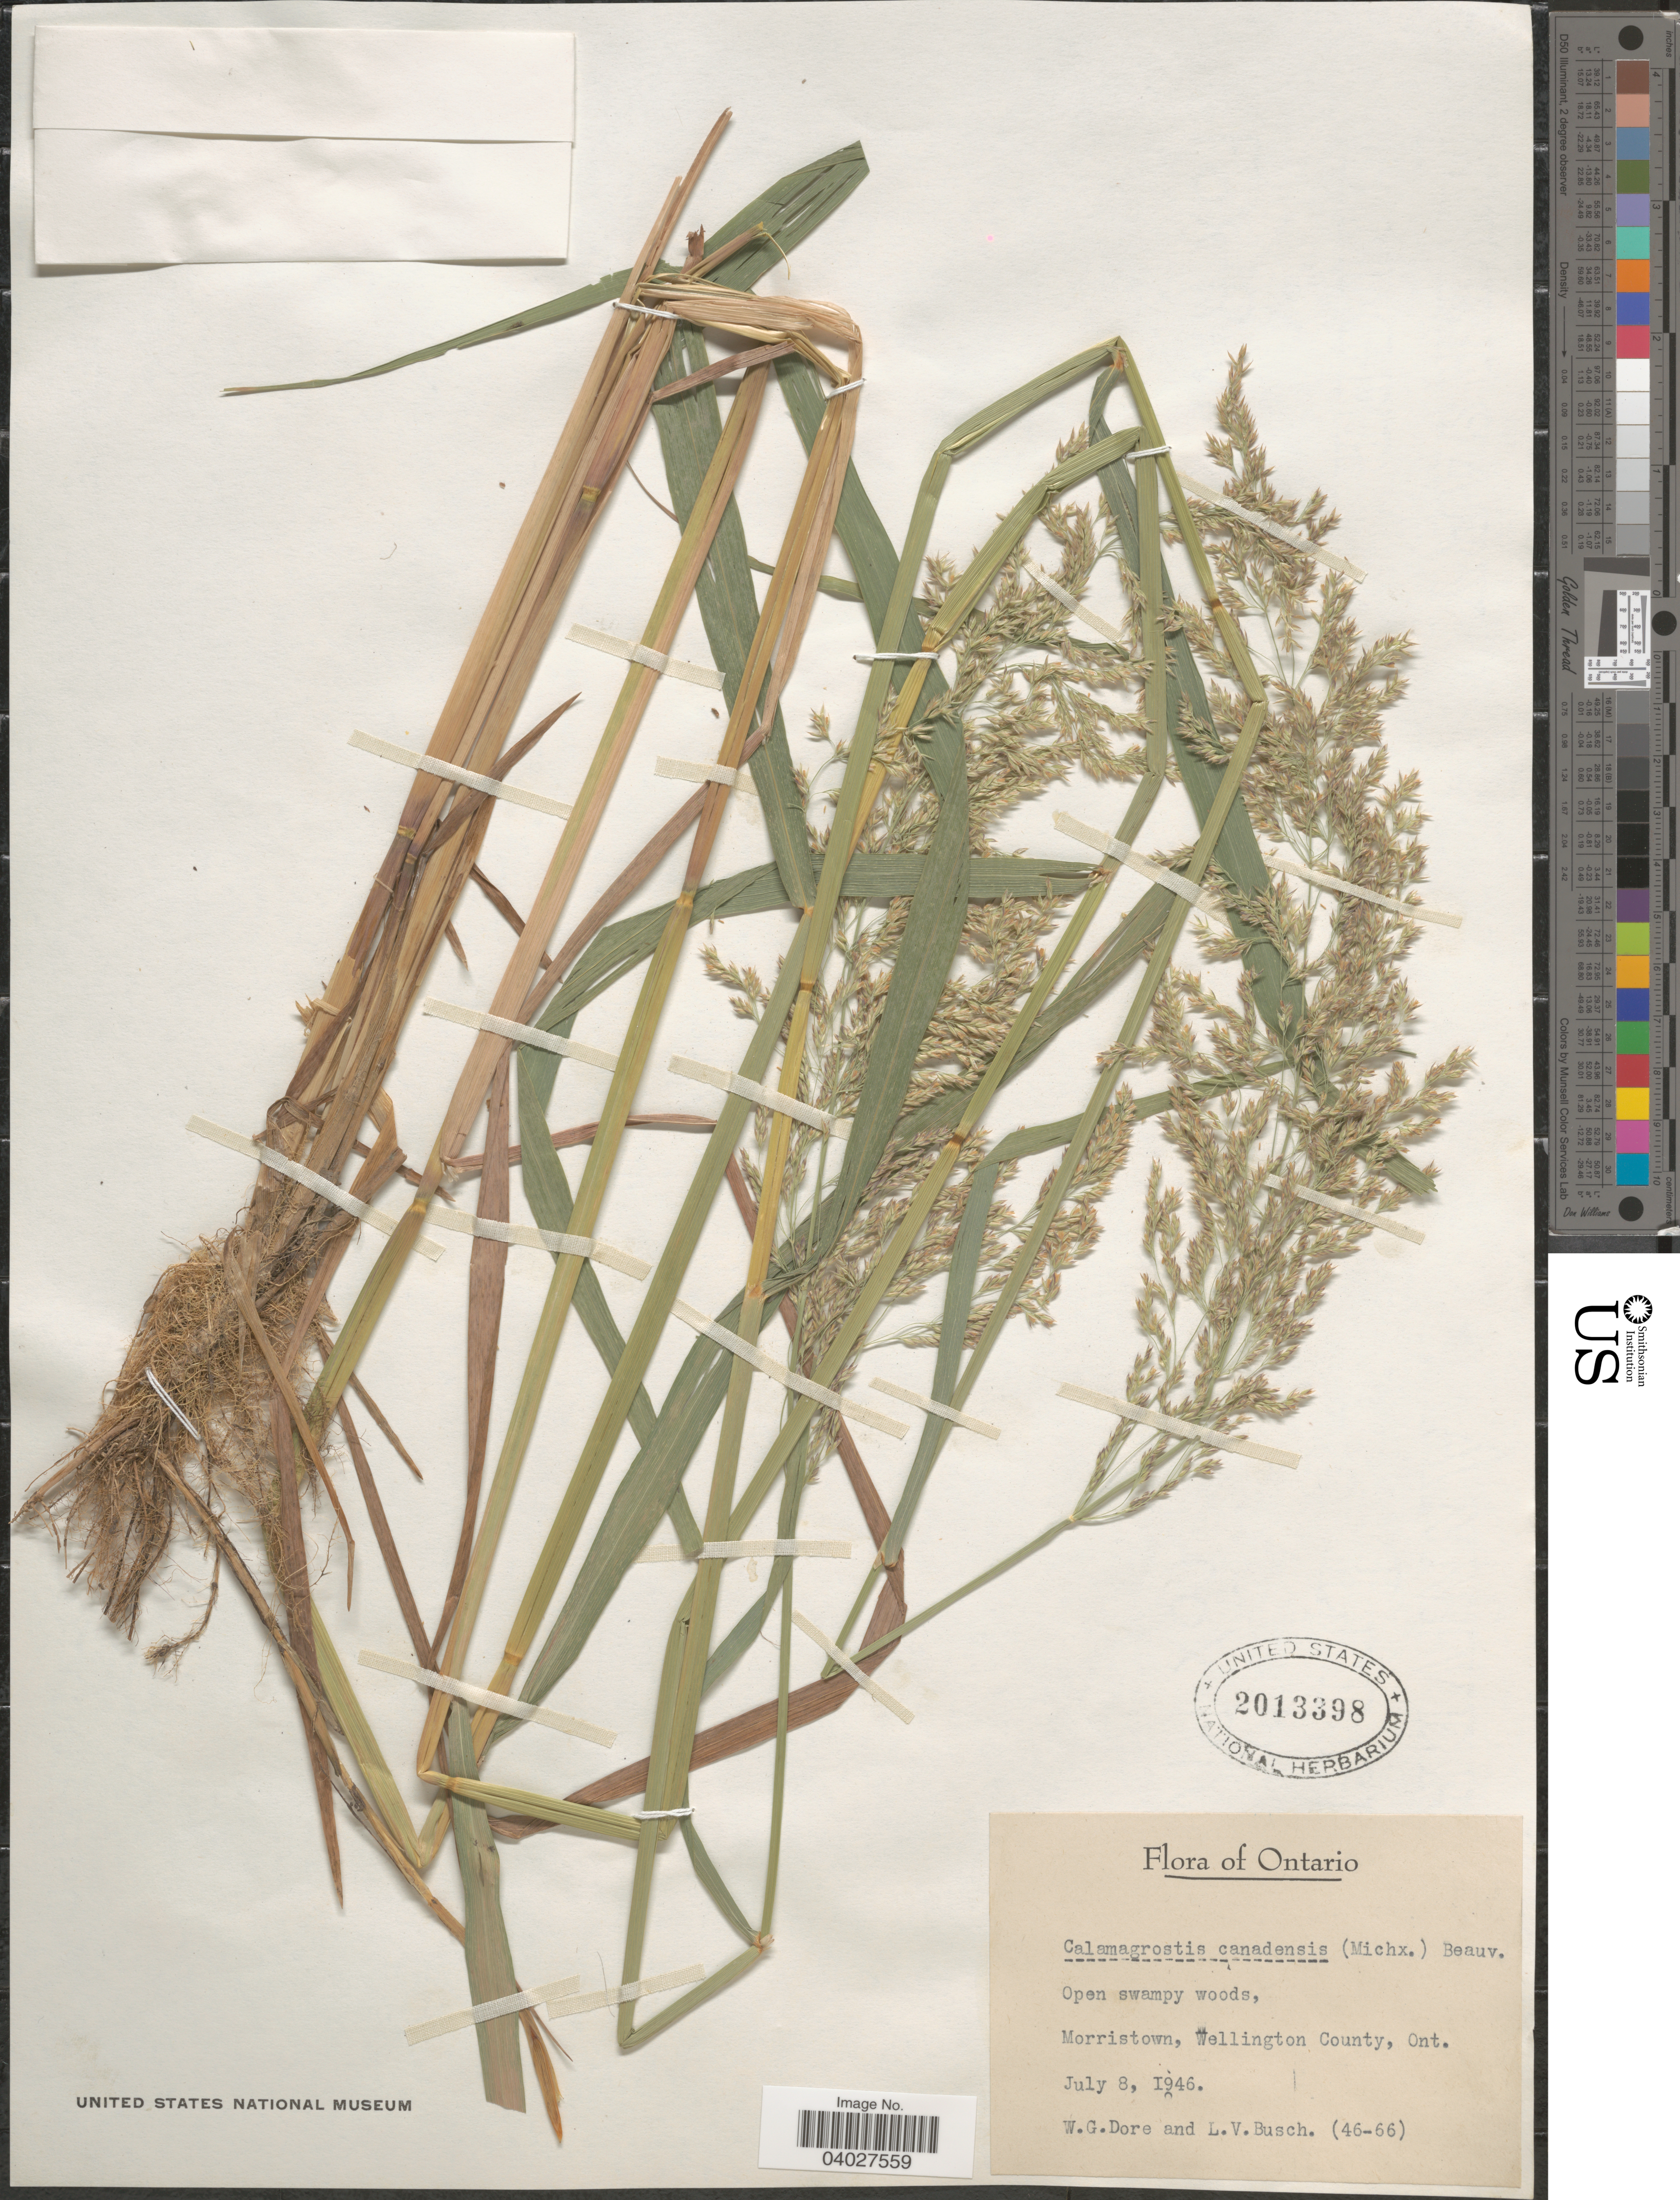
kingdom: Plantae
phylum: Tracheophyta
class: Liliopsida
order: Poales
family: Poaceae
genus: Calamagrostis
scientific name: Calamagrostis canadensis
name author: (Michx.) P. Beauv.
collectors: W. Dore & L. Busch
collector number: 46-66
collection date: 1946-07-08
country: Canada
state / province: Ontario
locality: Morristown, Wellington County.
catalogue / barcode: US 2013398